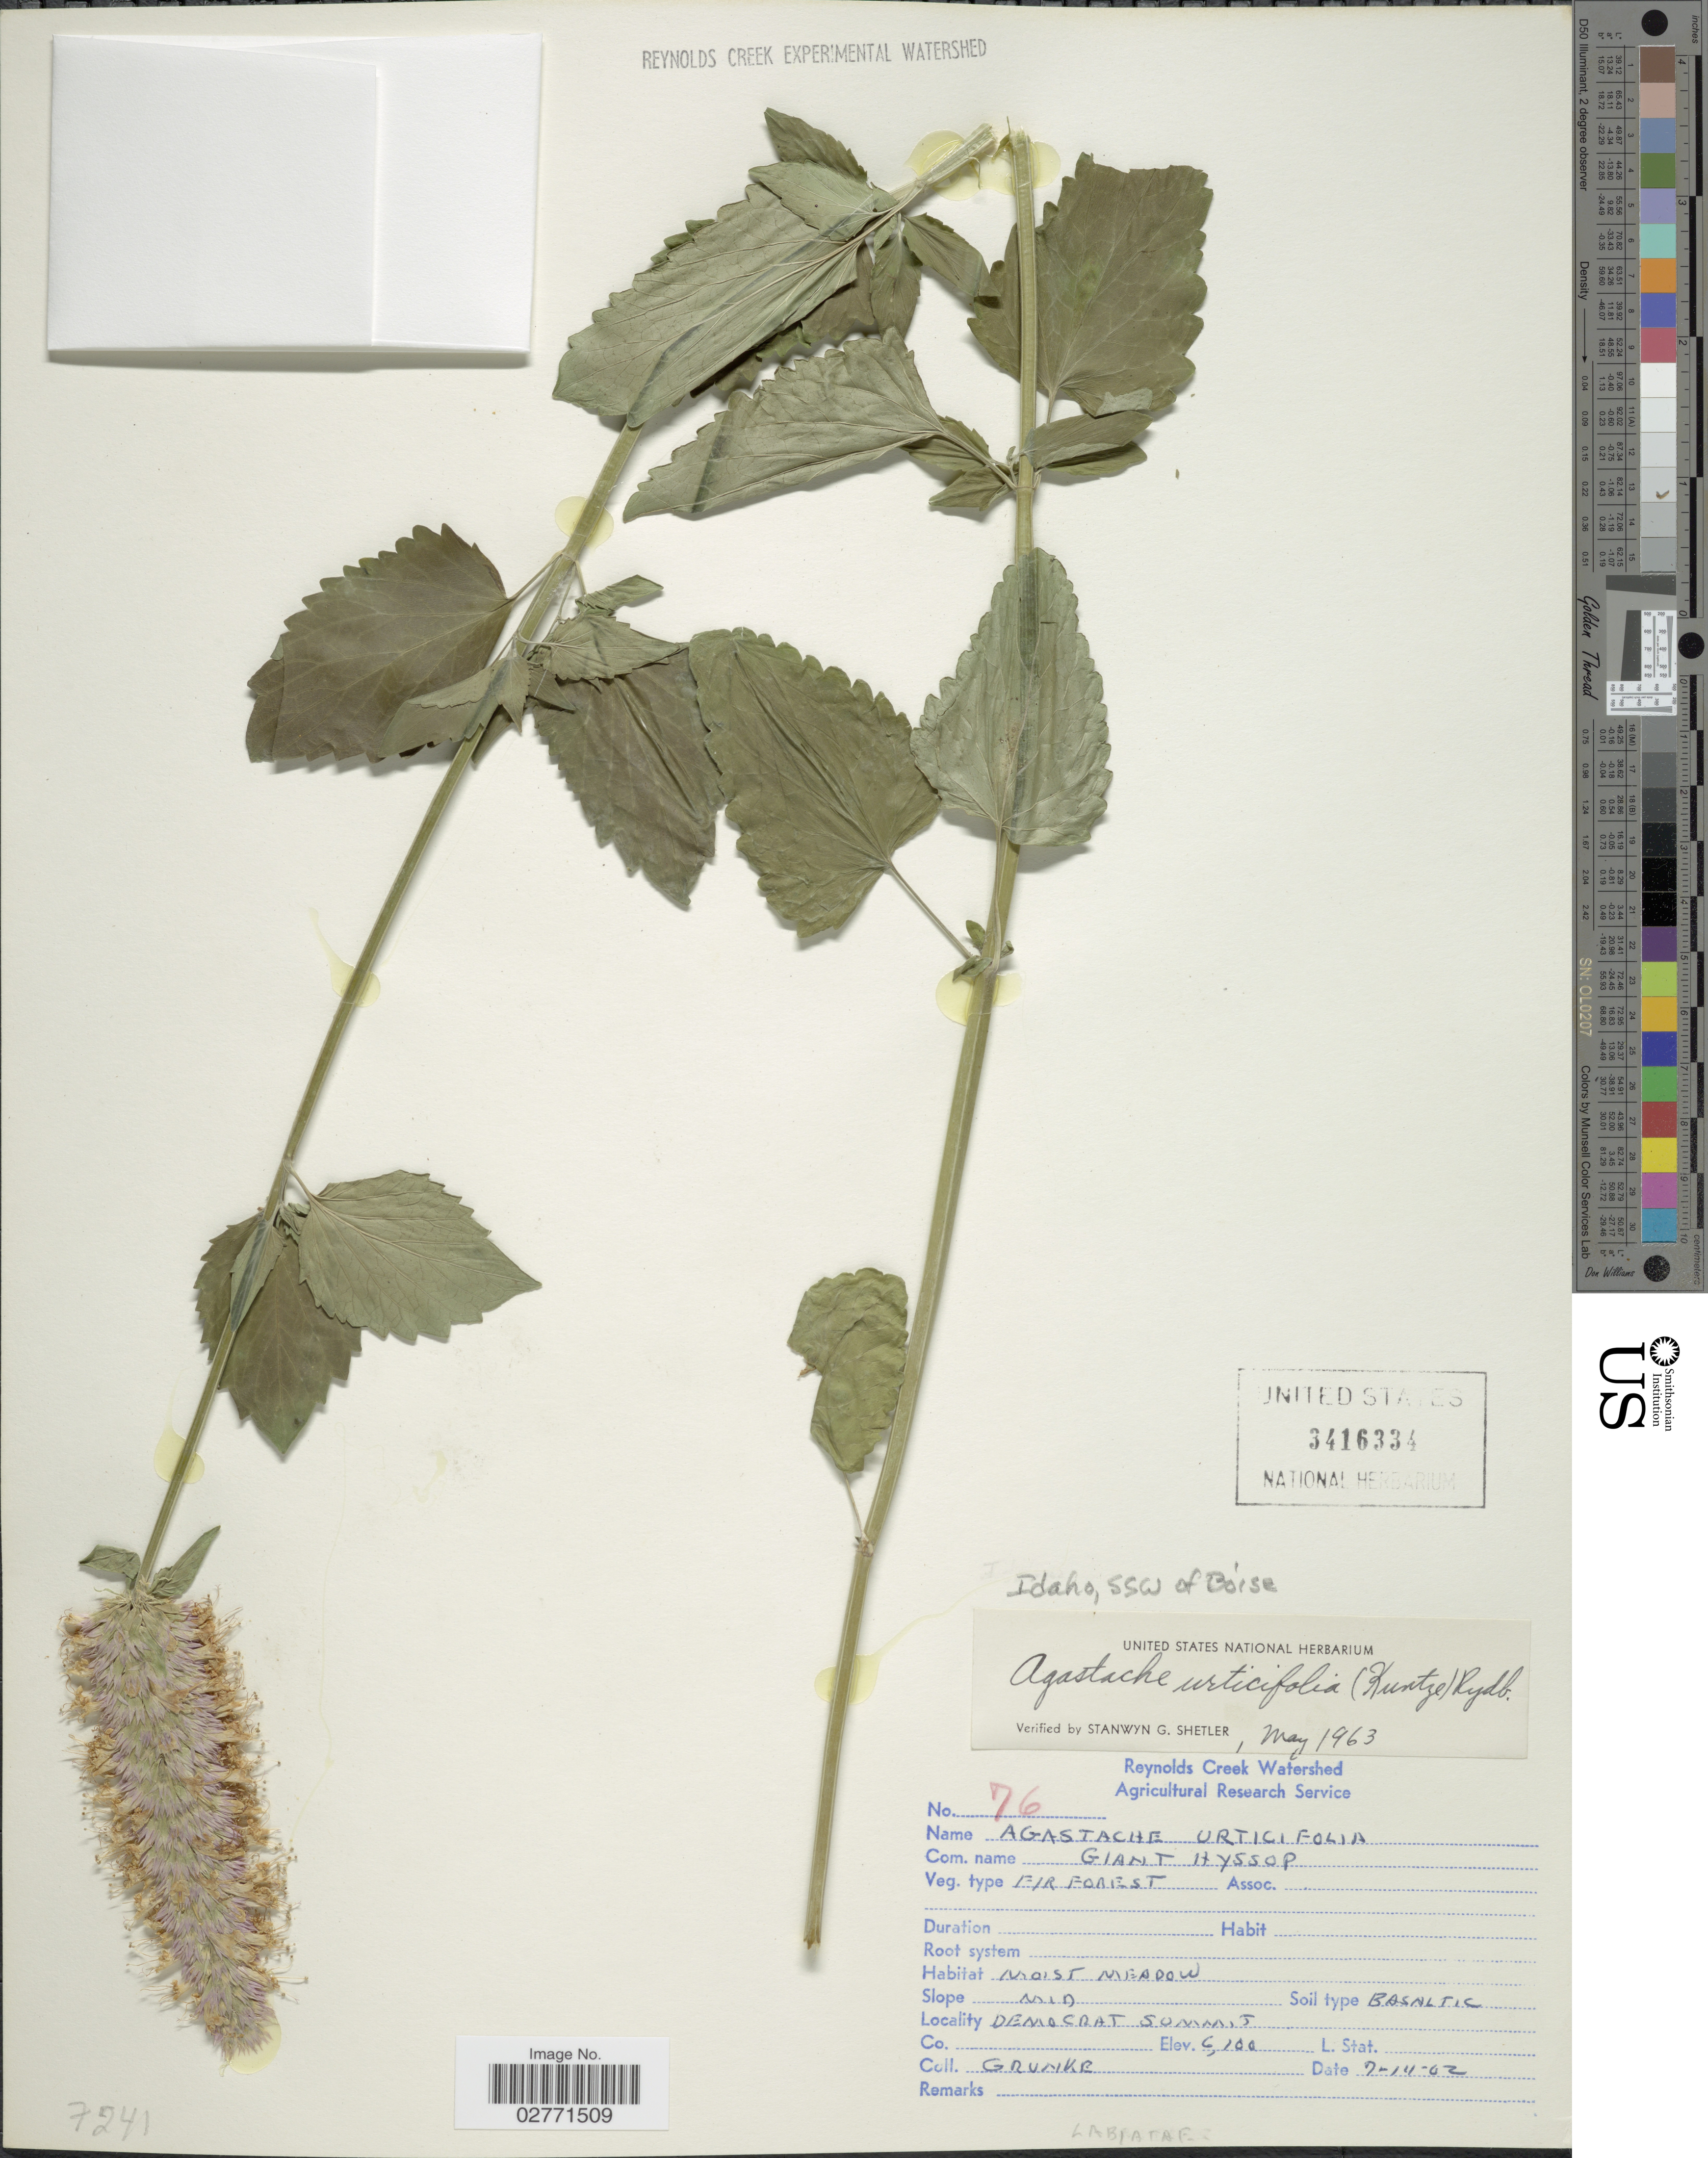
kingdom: Plantae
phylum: Tracheophyta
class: Magnoliopsida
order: Lamiales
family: Lamiaceae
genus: Agastache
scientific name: Agastache urticifolia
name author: (Benth.) Kuntze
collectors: Grunke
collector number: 76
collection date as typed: Transcribed d/m/y: 14/7/2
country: United States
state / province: Idaho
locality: SSW of Boise, Democrat Summit.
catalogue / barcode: US 3416334